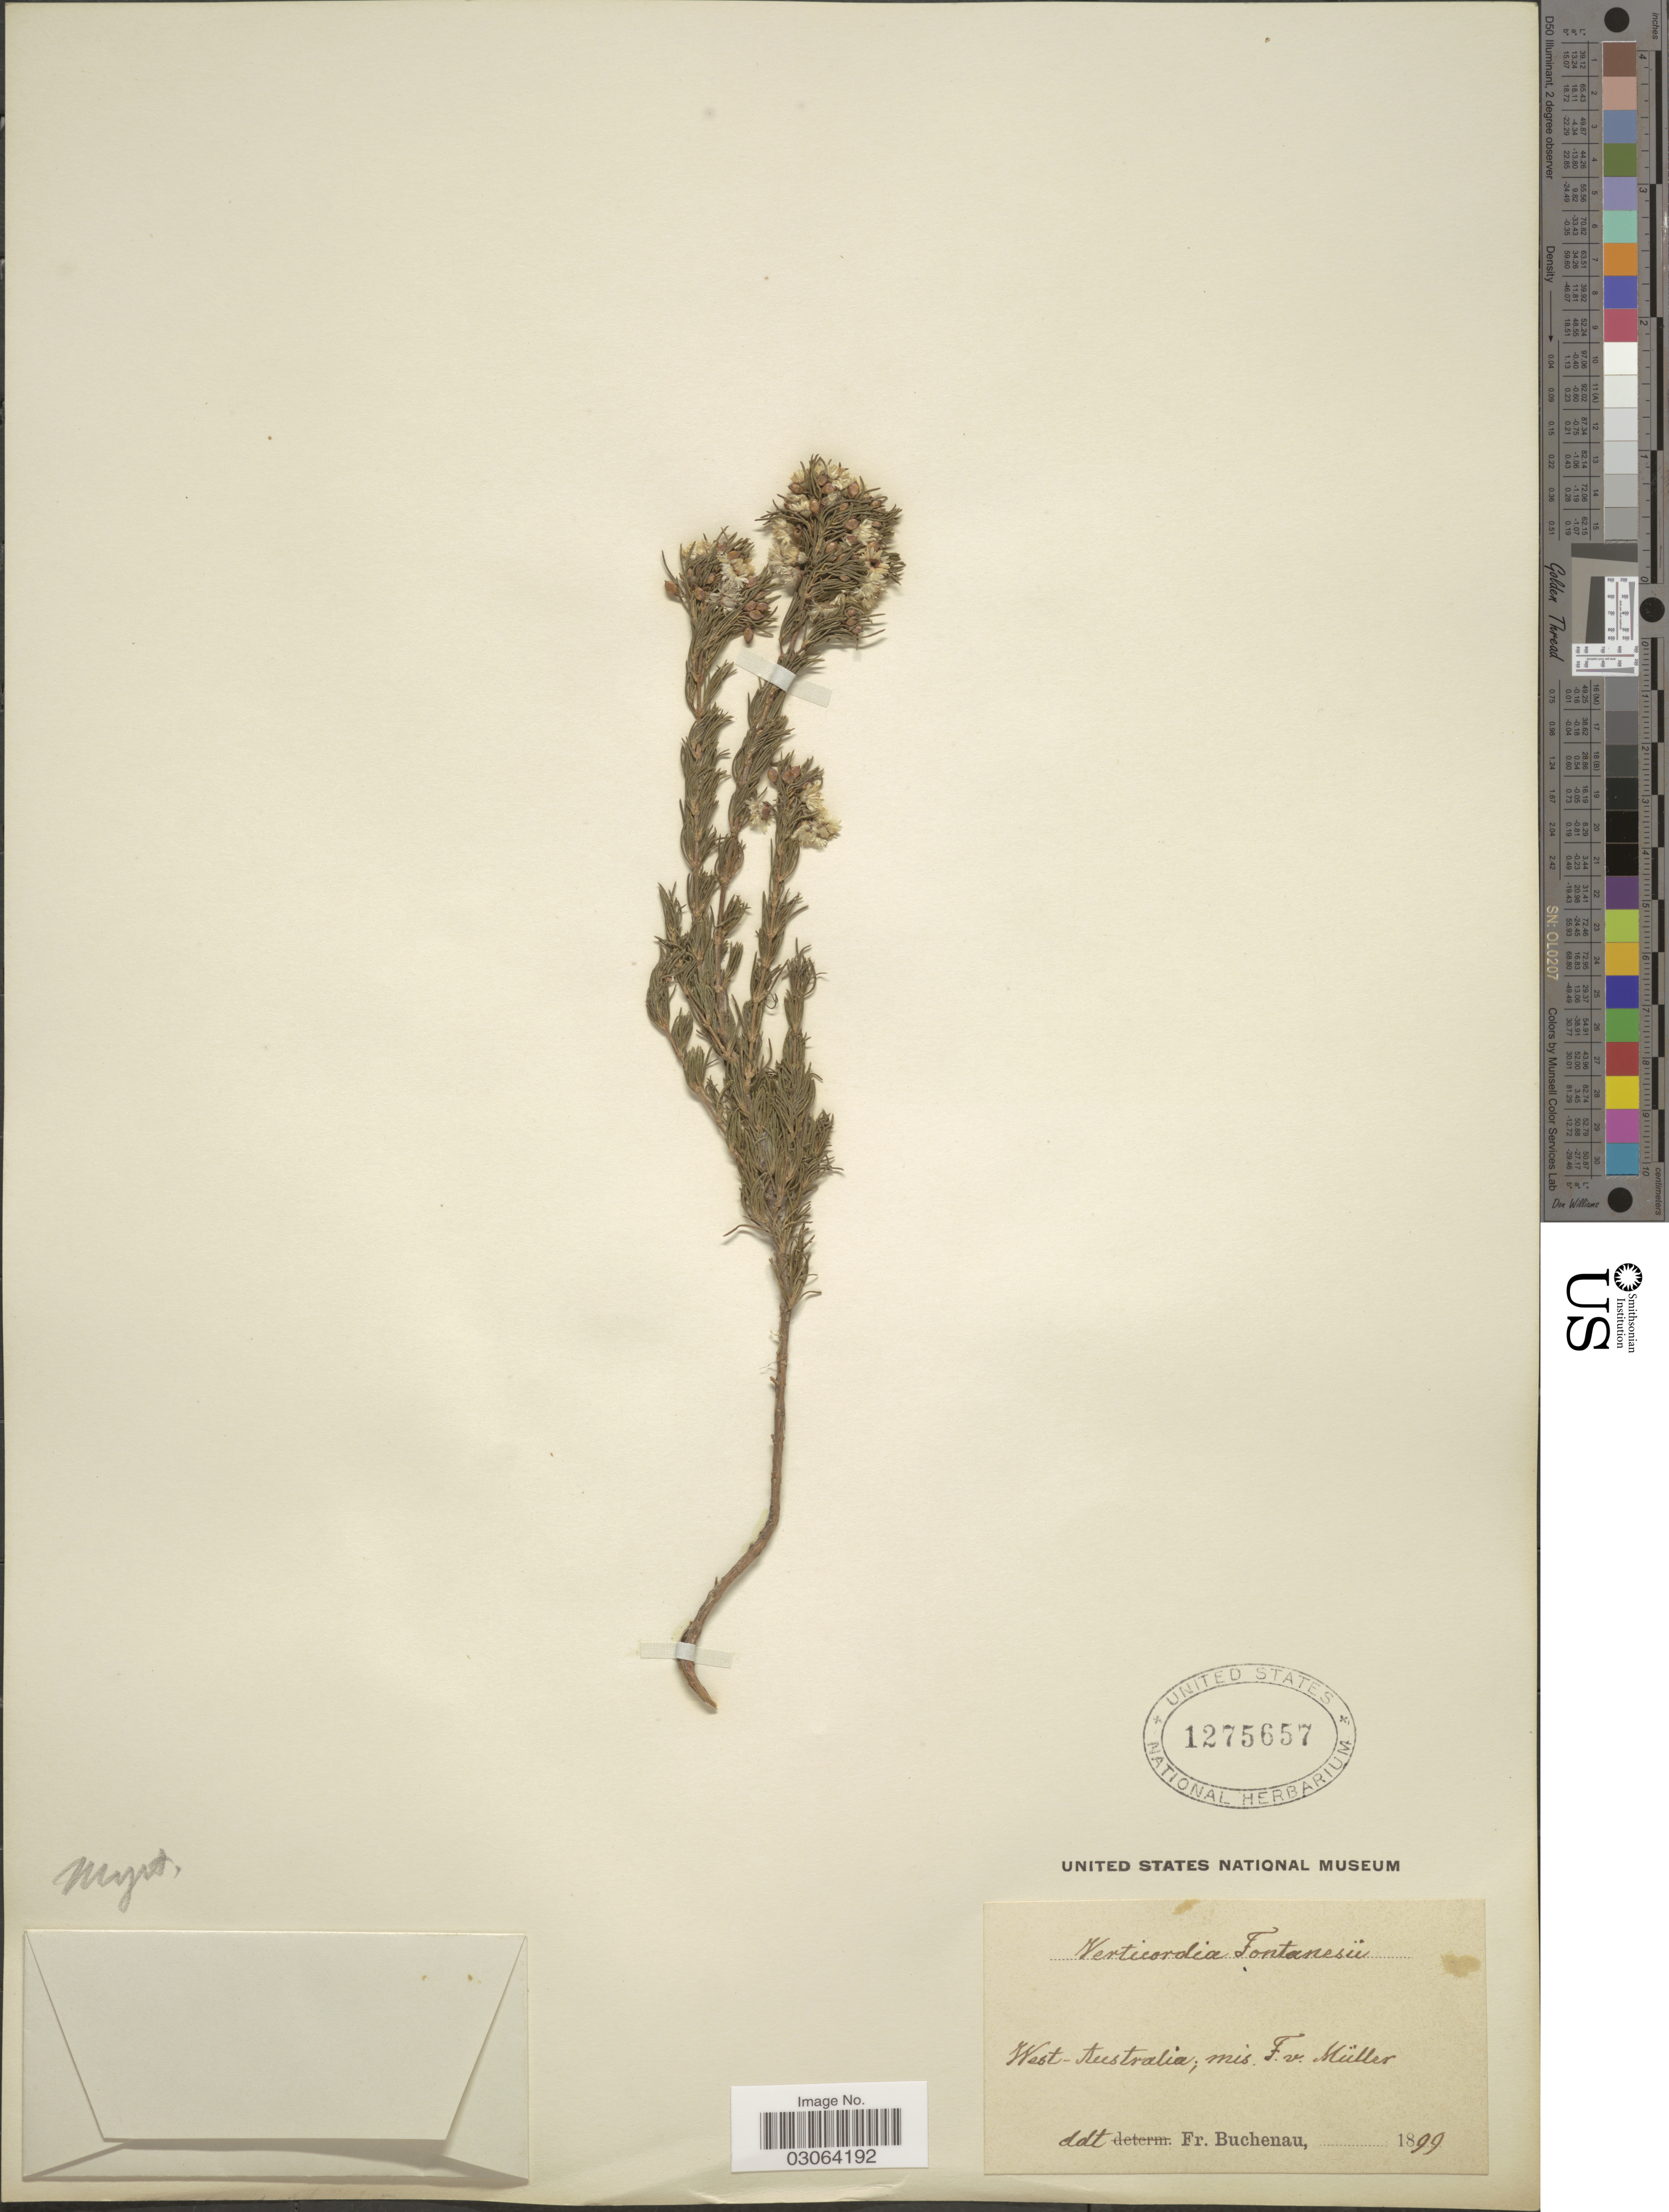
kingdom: Plantae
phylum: Tracheophyta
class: Magnoliopsida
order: Myrtales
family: Myrtaceae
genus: Verticordia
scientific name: Verticordia fontanesii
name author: DC.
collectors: F. Müller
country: Australia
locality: West-Australia.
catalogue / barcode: US 1275657